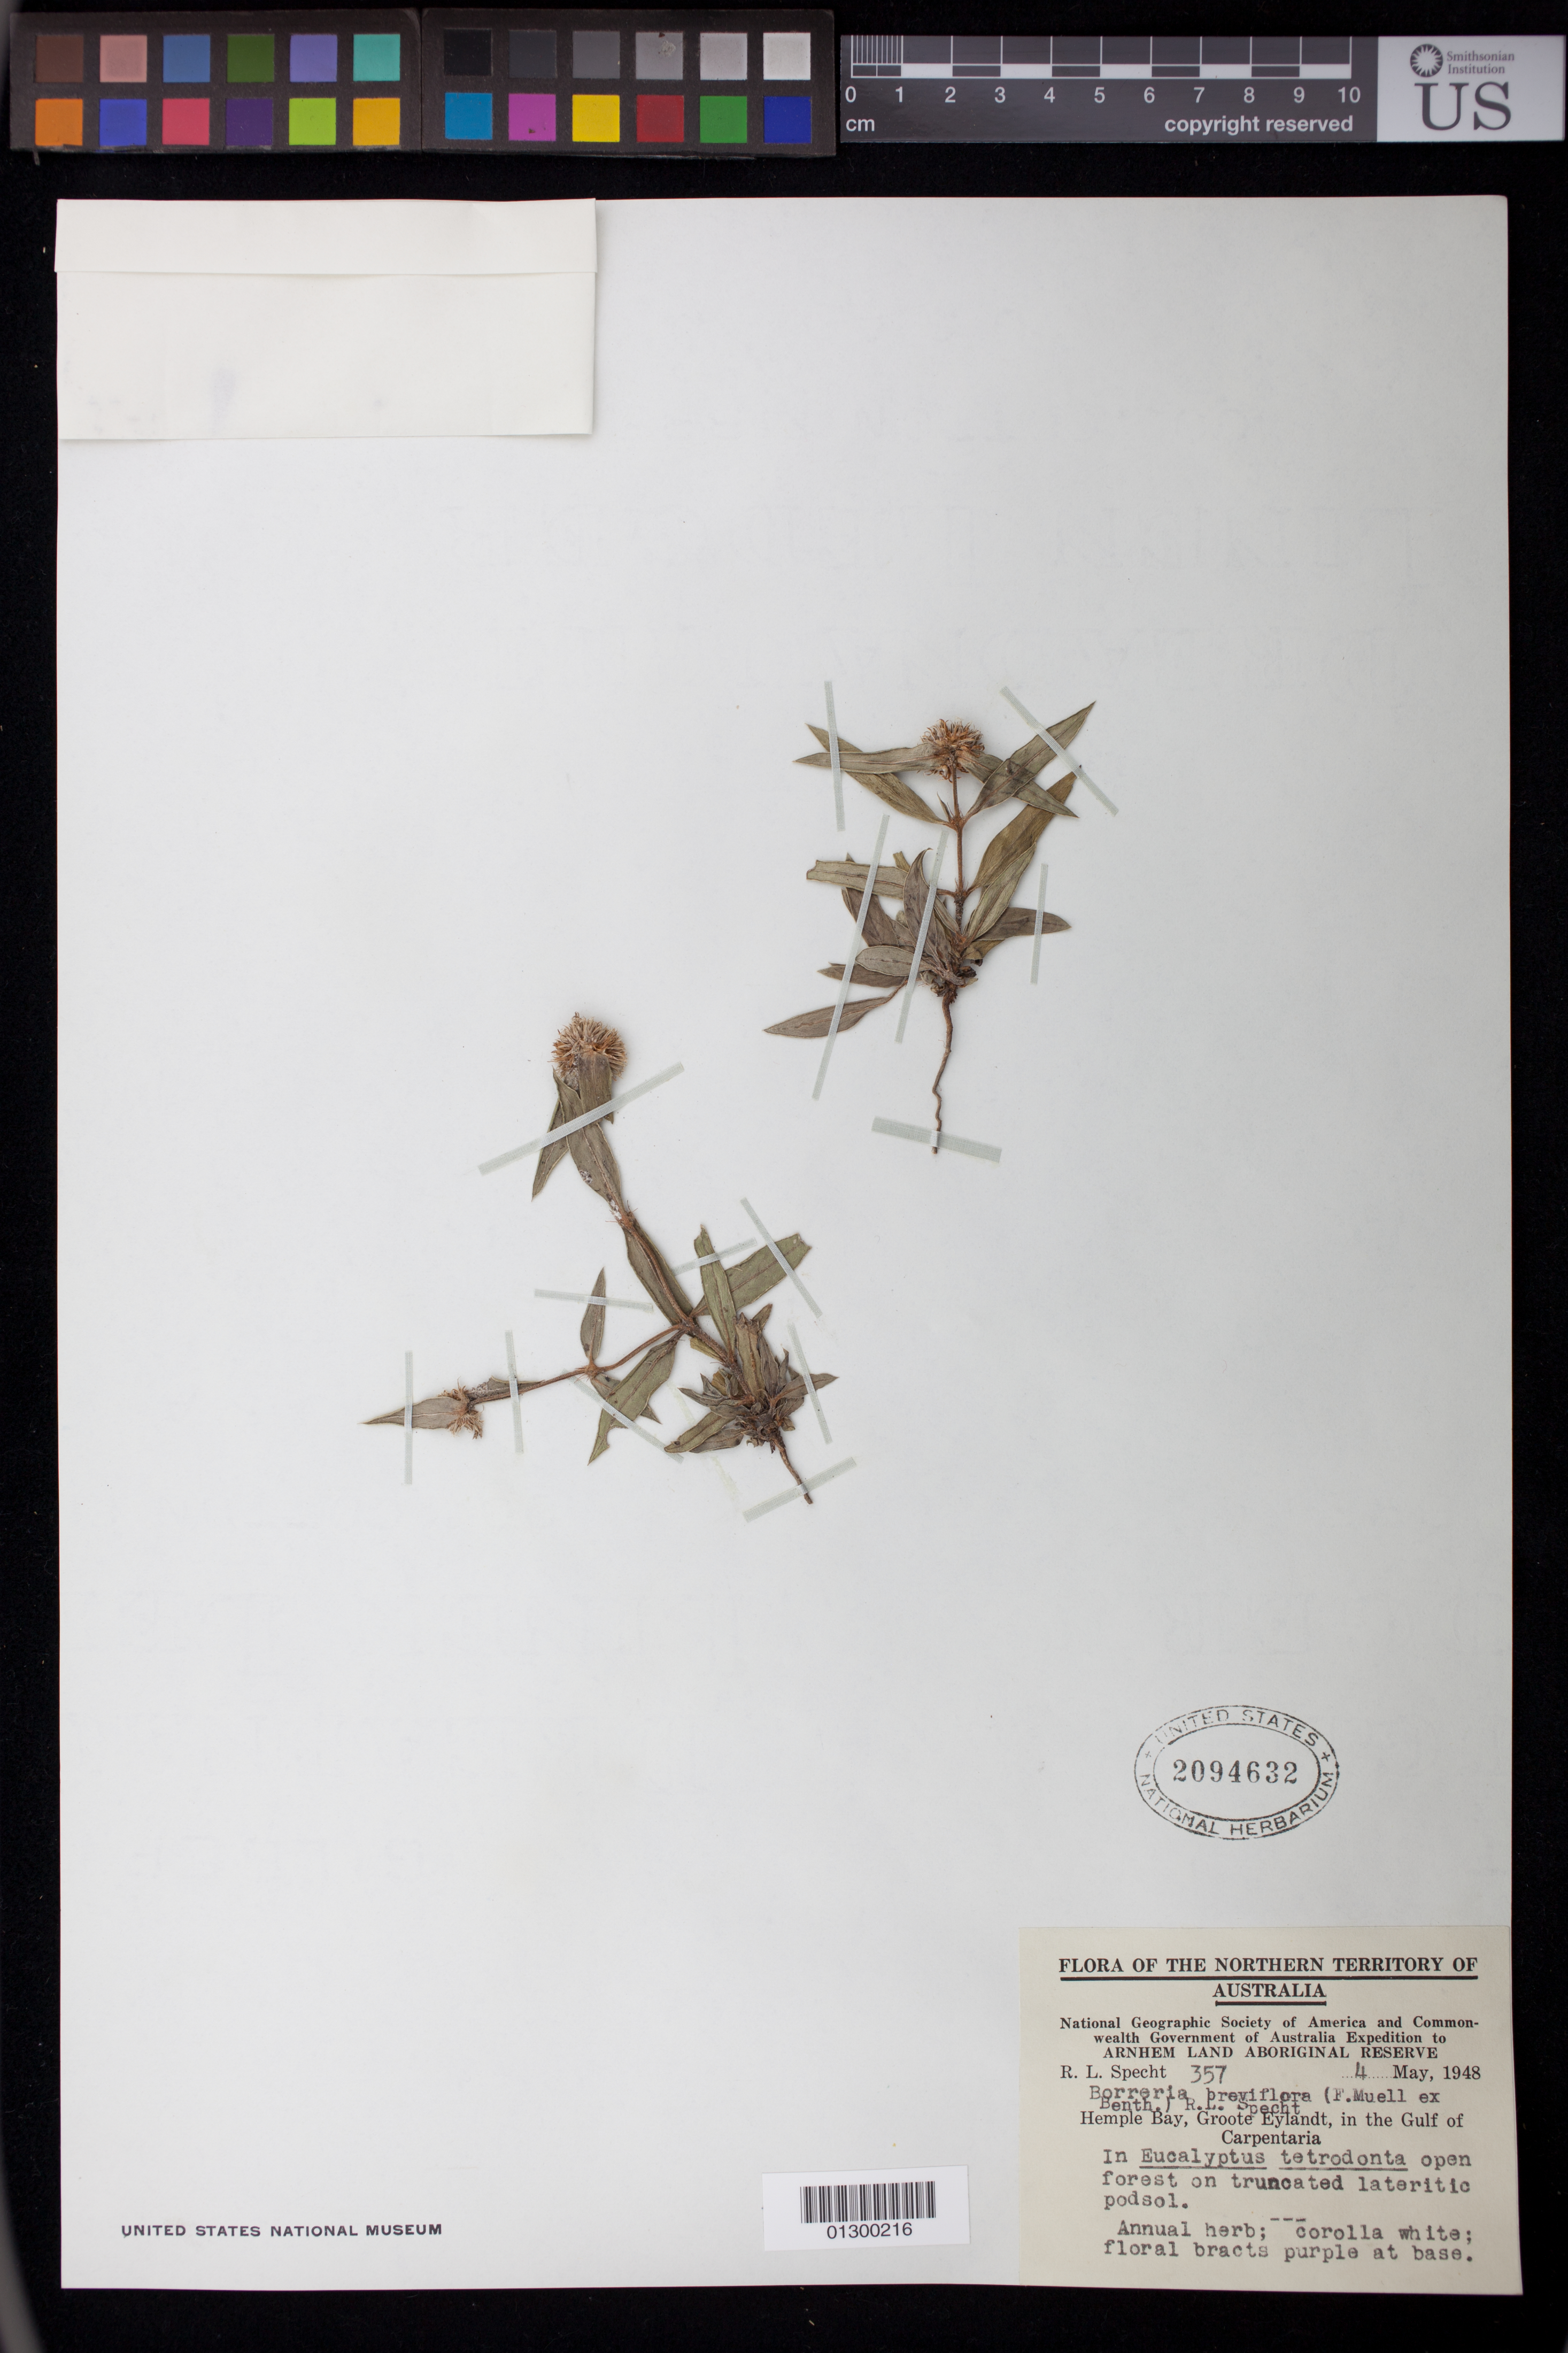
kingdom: Plantae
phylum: Tracheophyta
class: Magnoliopsida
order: Gentianales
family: Rubiaceae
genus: Borreria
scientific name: Borreria breviflora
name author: F. Muell. ex Benth.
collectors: R. L. Specht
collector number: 357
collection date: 1948-05-04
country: Australia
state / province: Northern Territory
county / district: East Arnhem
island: Groote Eylandt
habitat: In Eucalyptus tetrodonta open forest on truncated lateritic podsol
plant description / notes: Annual herb; corolla white; floral bracts purple at base.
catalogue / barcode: US 2094632